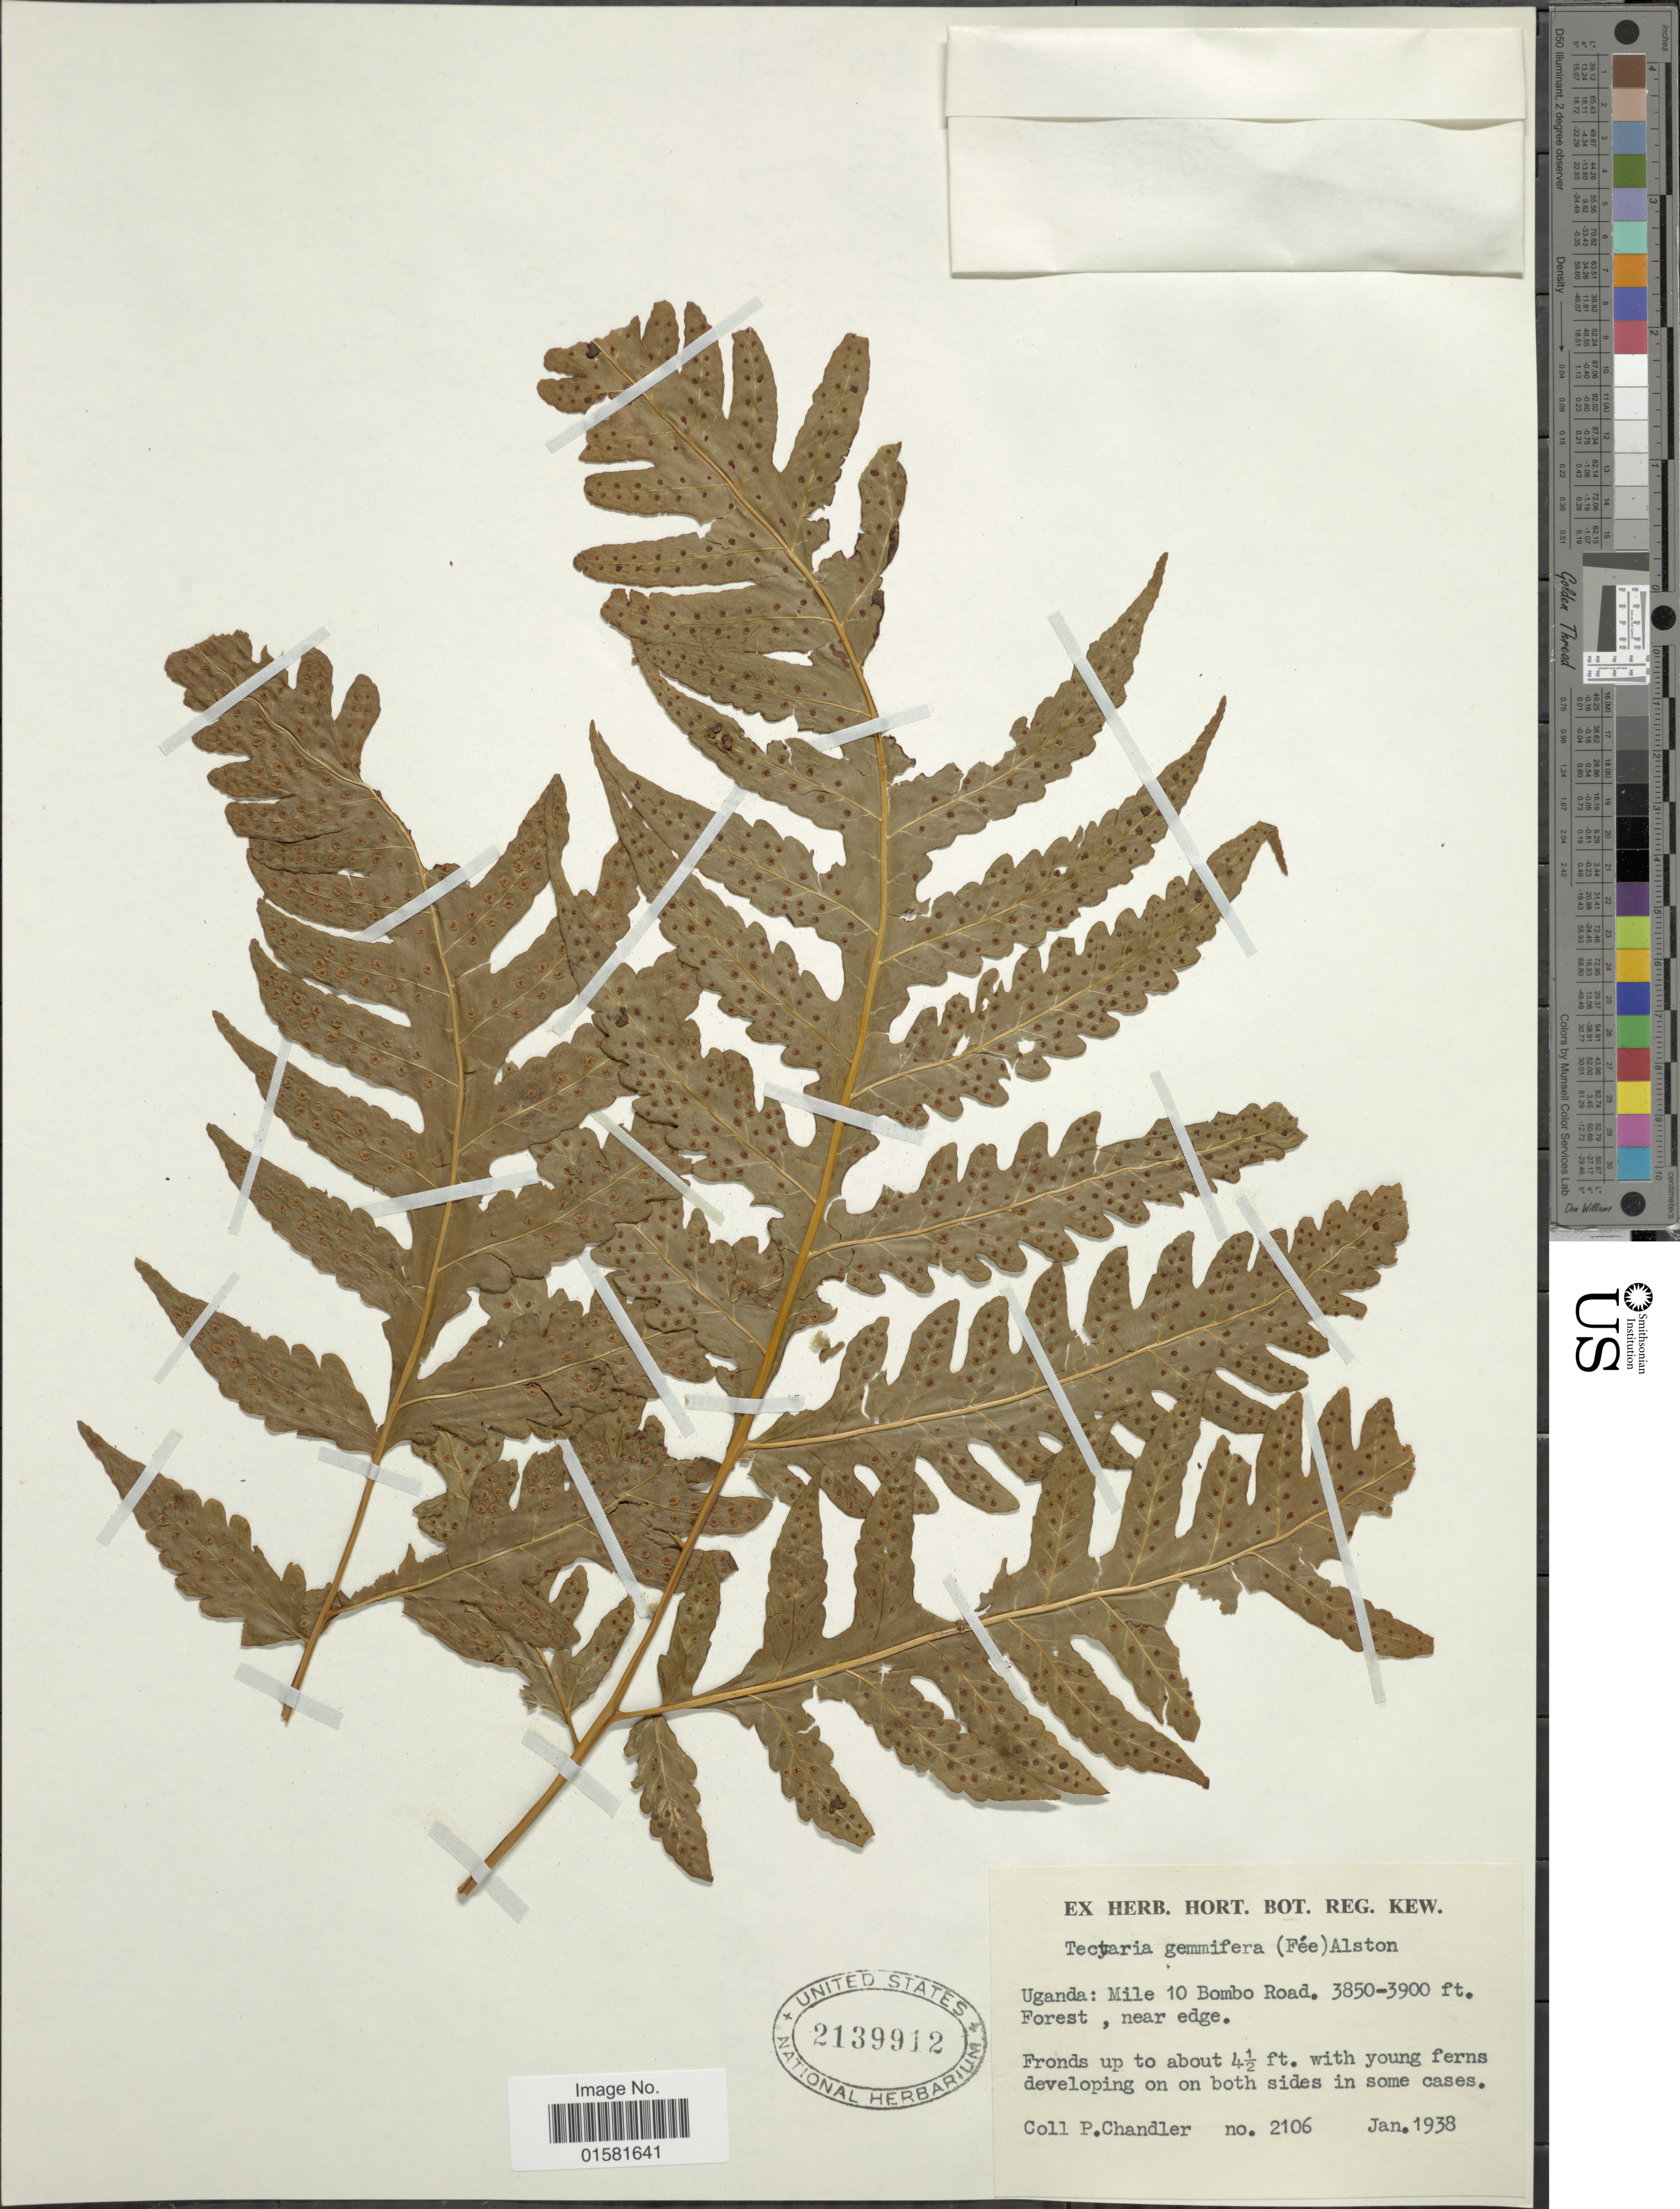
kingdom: Plantae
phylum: Tracheophyta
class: Polypodiopsida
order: Polypodiales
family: Tectariaceae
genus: Tectaria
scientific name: Tectaria gemmifera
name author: (Fée) Alston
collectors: P. Chandler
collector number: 2106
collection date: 1938-01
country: Uganda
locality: Uganda: Mile 10 Bombo Road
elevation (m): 1173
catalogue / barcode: US 2139912